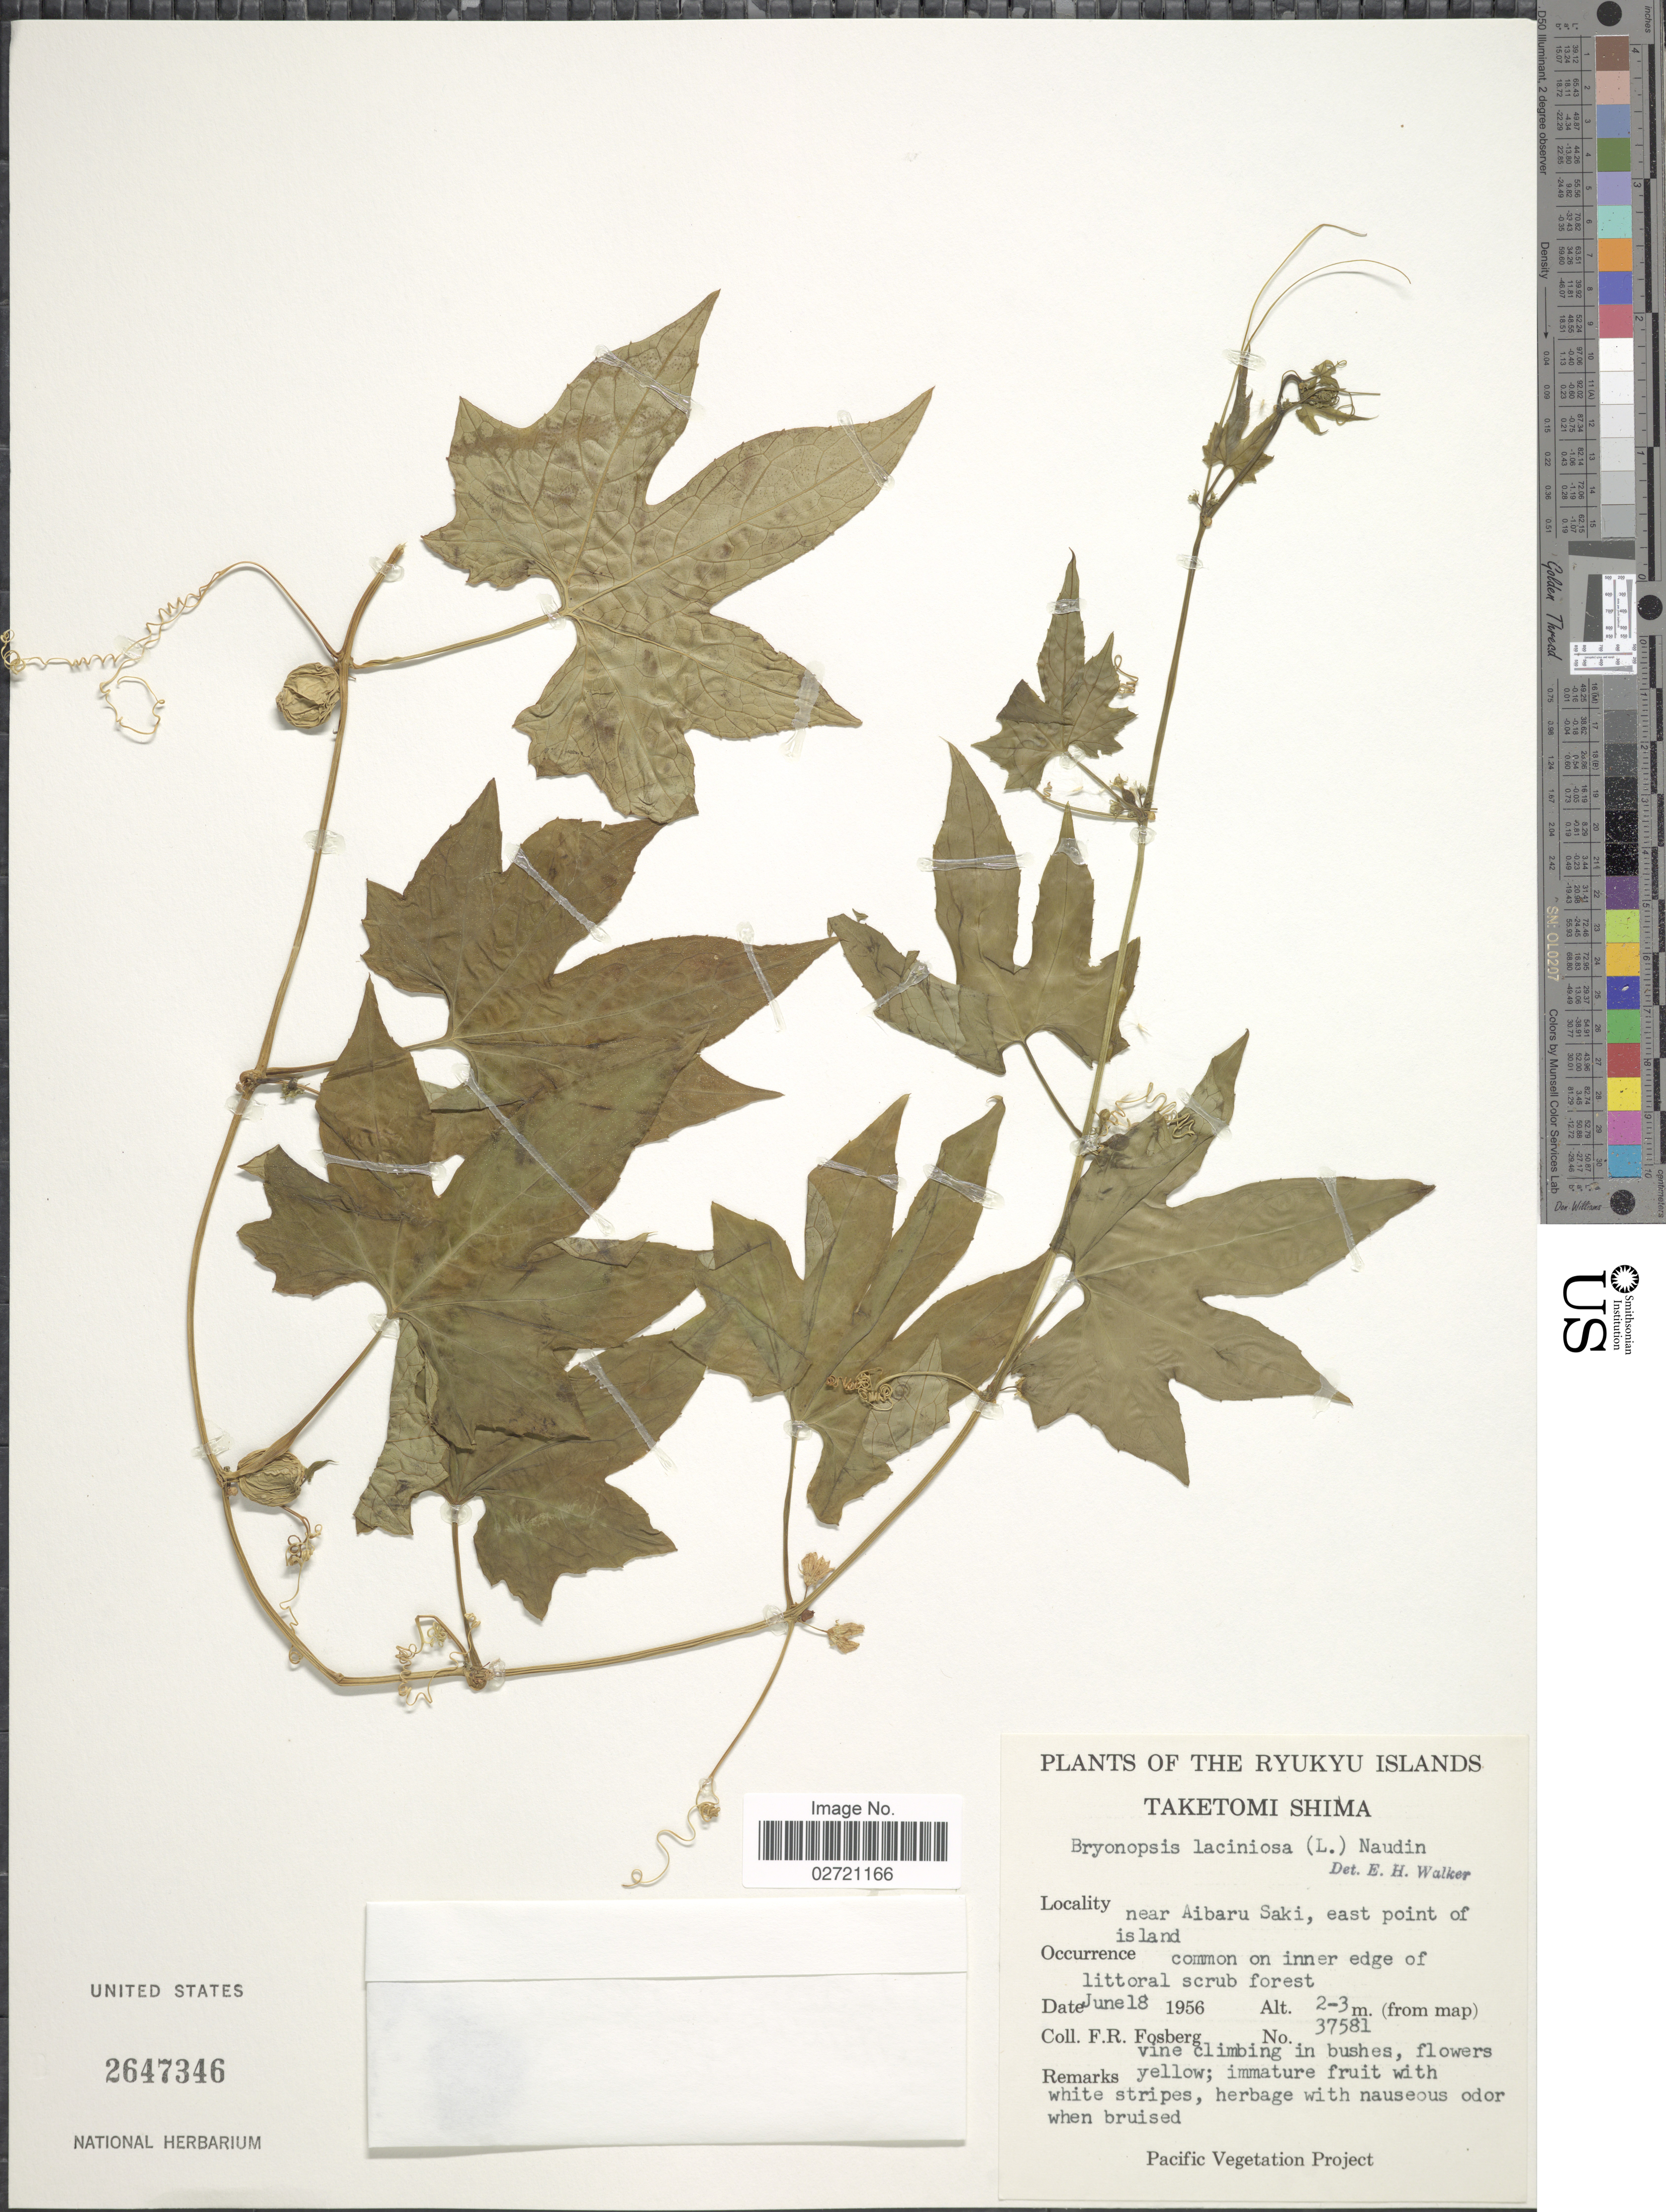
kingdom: Plantae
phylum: Tracheophyta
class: Magnoliopsida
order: Cucurbitales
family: Cucurbitaceae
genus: Diplocyclos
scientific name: Diplocyclos palmatus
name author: (L.) C. Jeffrey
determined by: Strong, Mark T., (BOT), Smithsonian Institution - National Museum of Natural History (UNITED STATES)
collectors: F. R. Fosberg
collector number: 37581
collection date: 1956-06-18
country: Japan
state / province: Okinawa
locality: Ryukyu Islands. Taketomi Shima. near Aibaru Saki. east point of island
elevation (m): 2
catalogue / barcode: US 2647346